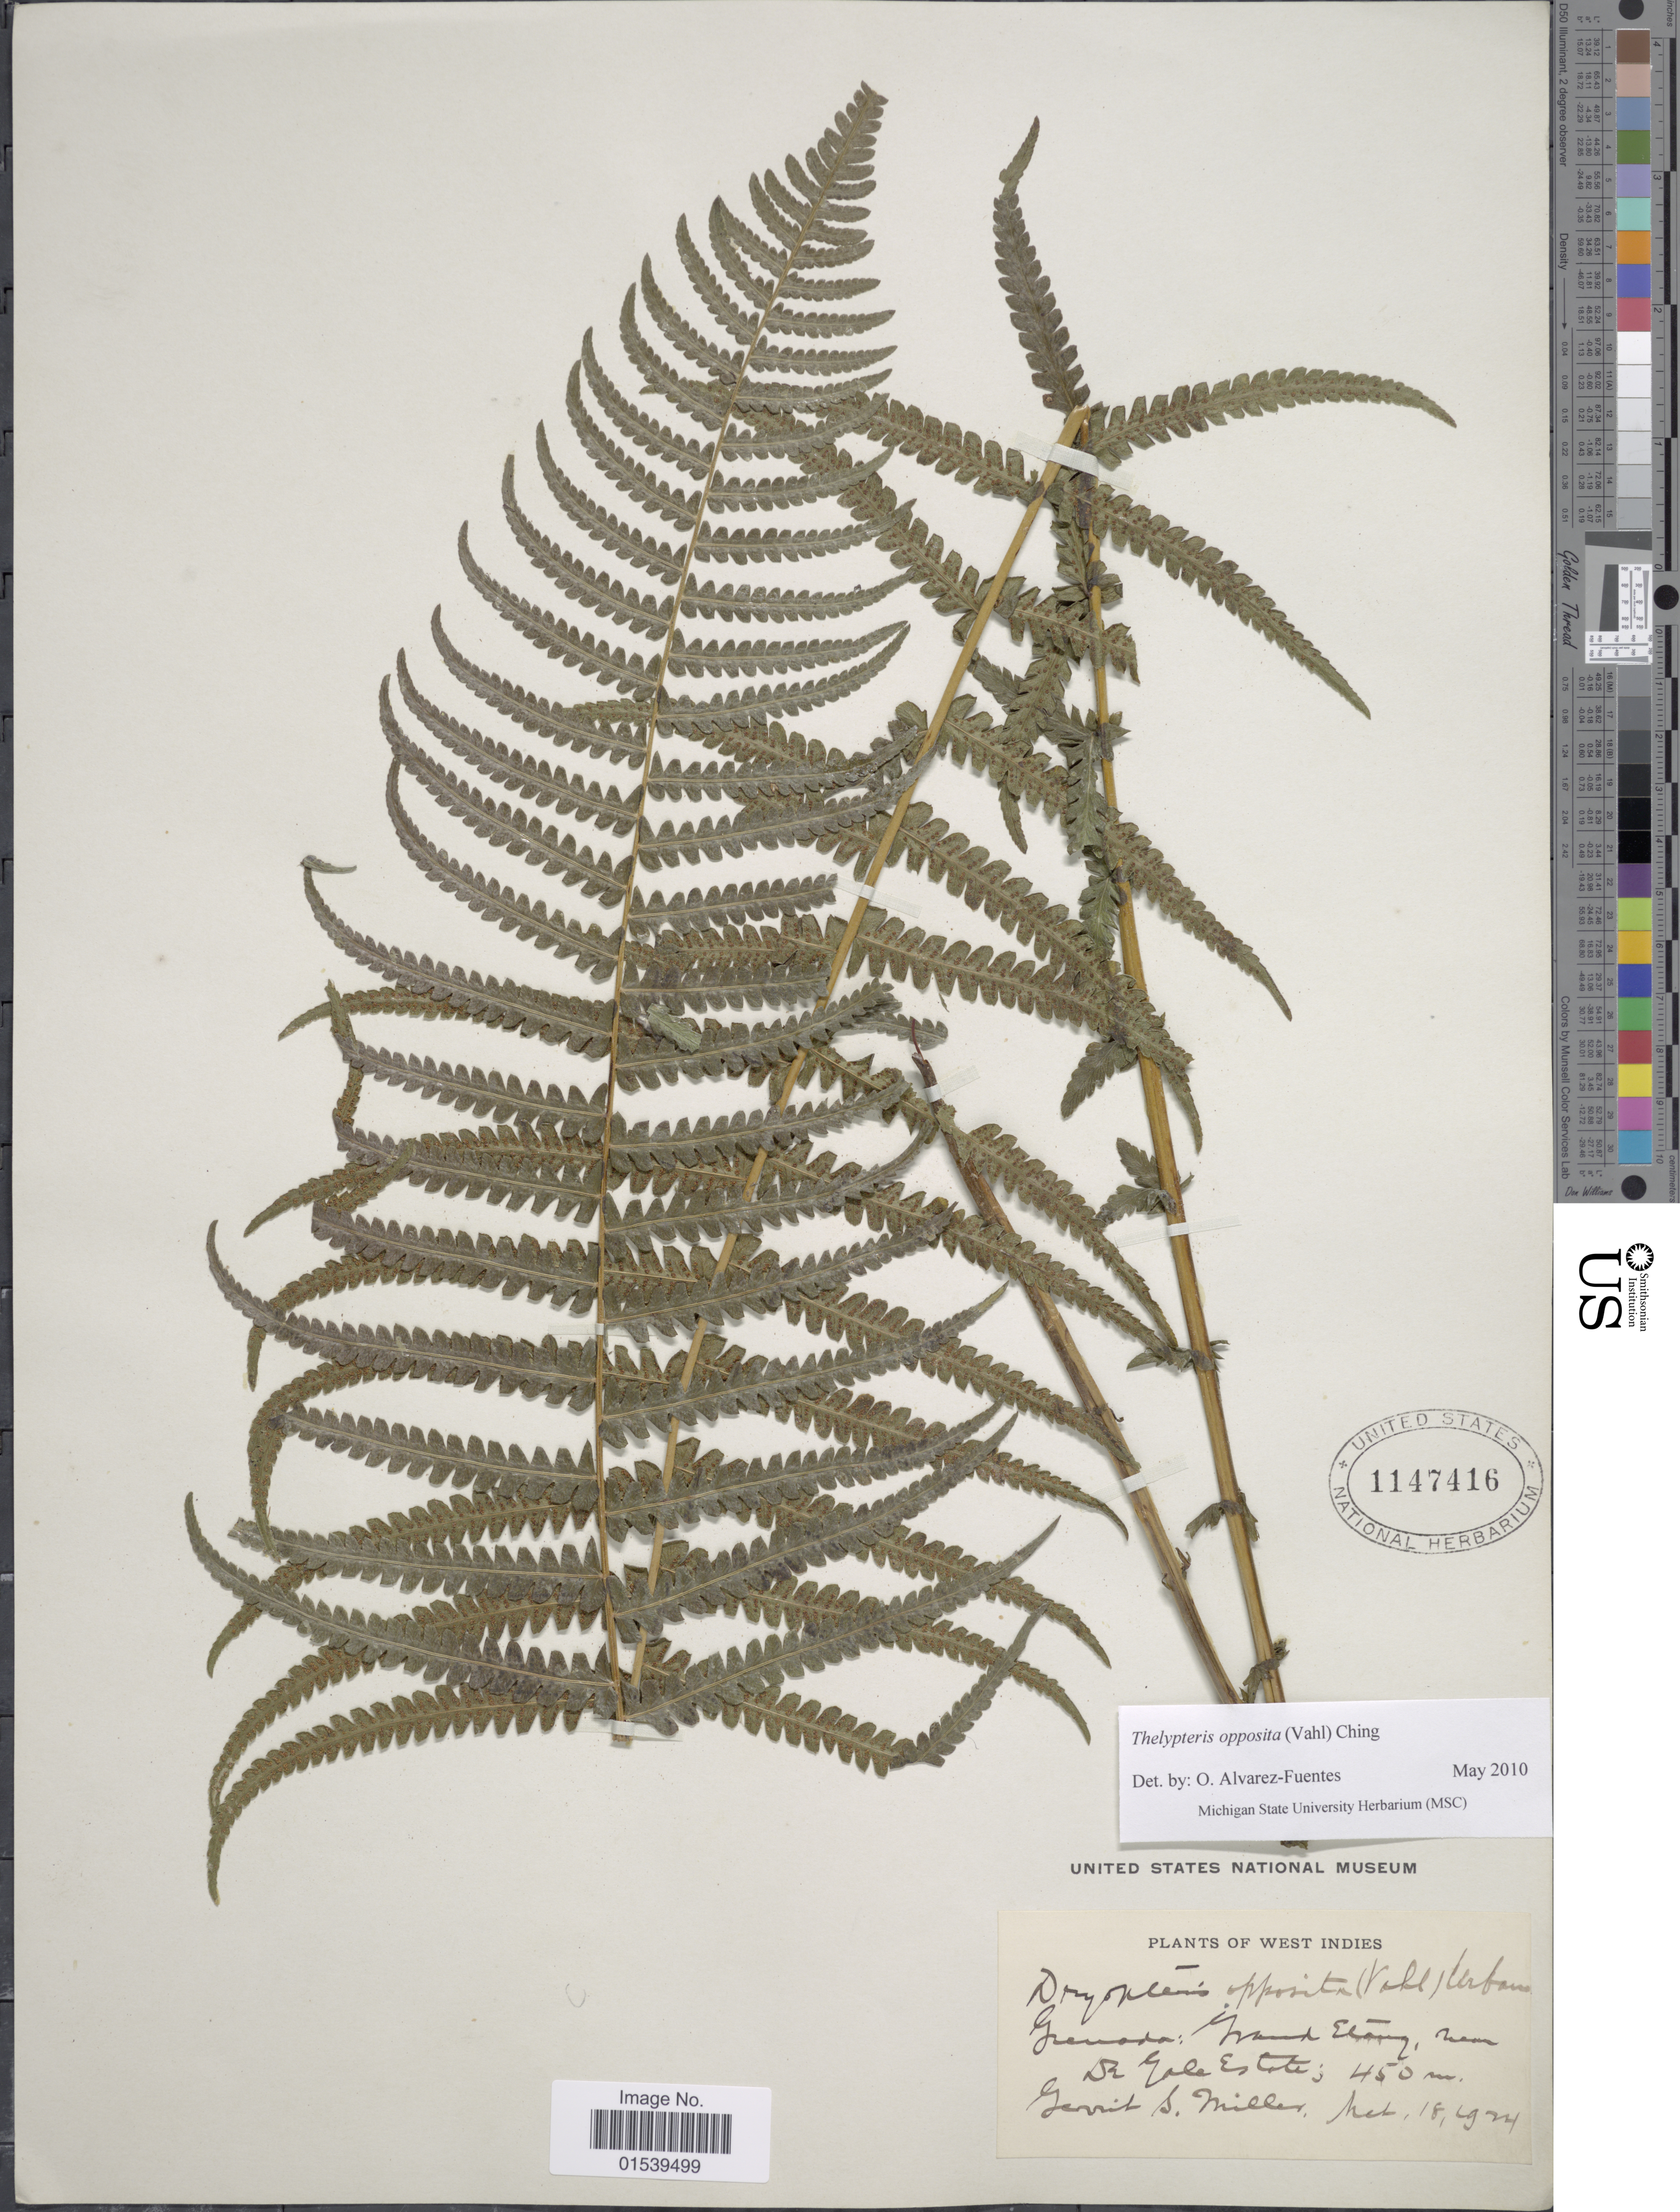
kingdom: Plantae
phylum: Tracheophyta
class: Polypodiopsida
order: Polypodiales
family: Thelypteridaceae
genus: Amauropelta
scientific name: Amauropelta opposita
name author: (Vahl) Pic. Serm.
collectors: G. S. Miller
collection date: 1924-03-18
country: Grenada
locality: West Indies, Grenada: Grand Etang, near S. Gale Estate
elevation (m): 450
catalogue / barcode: US 1147416